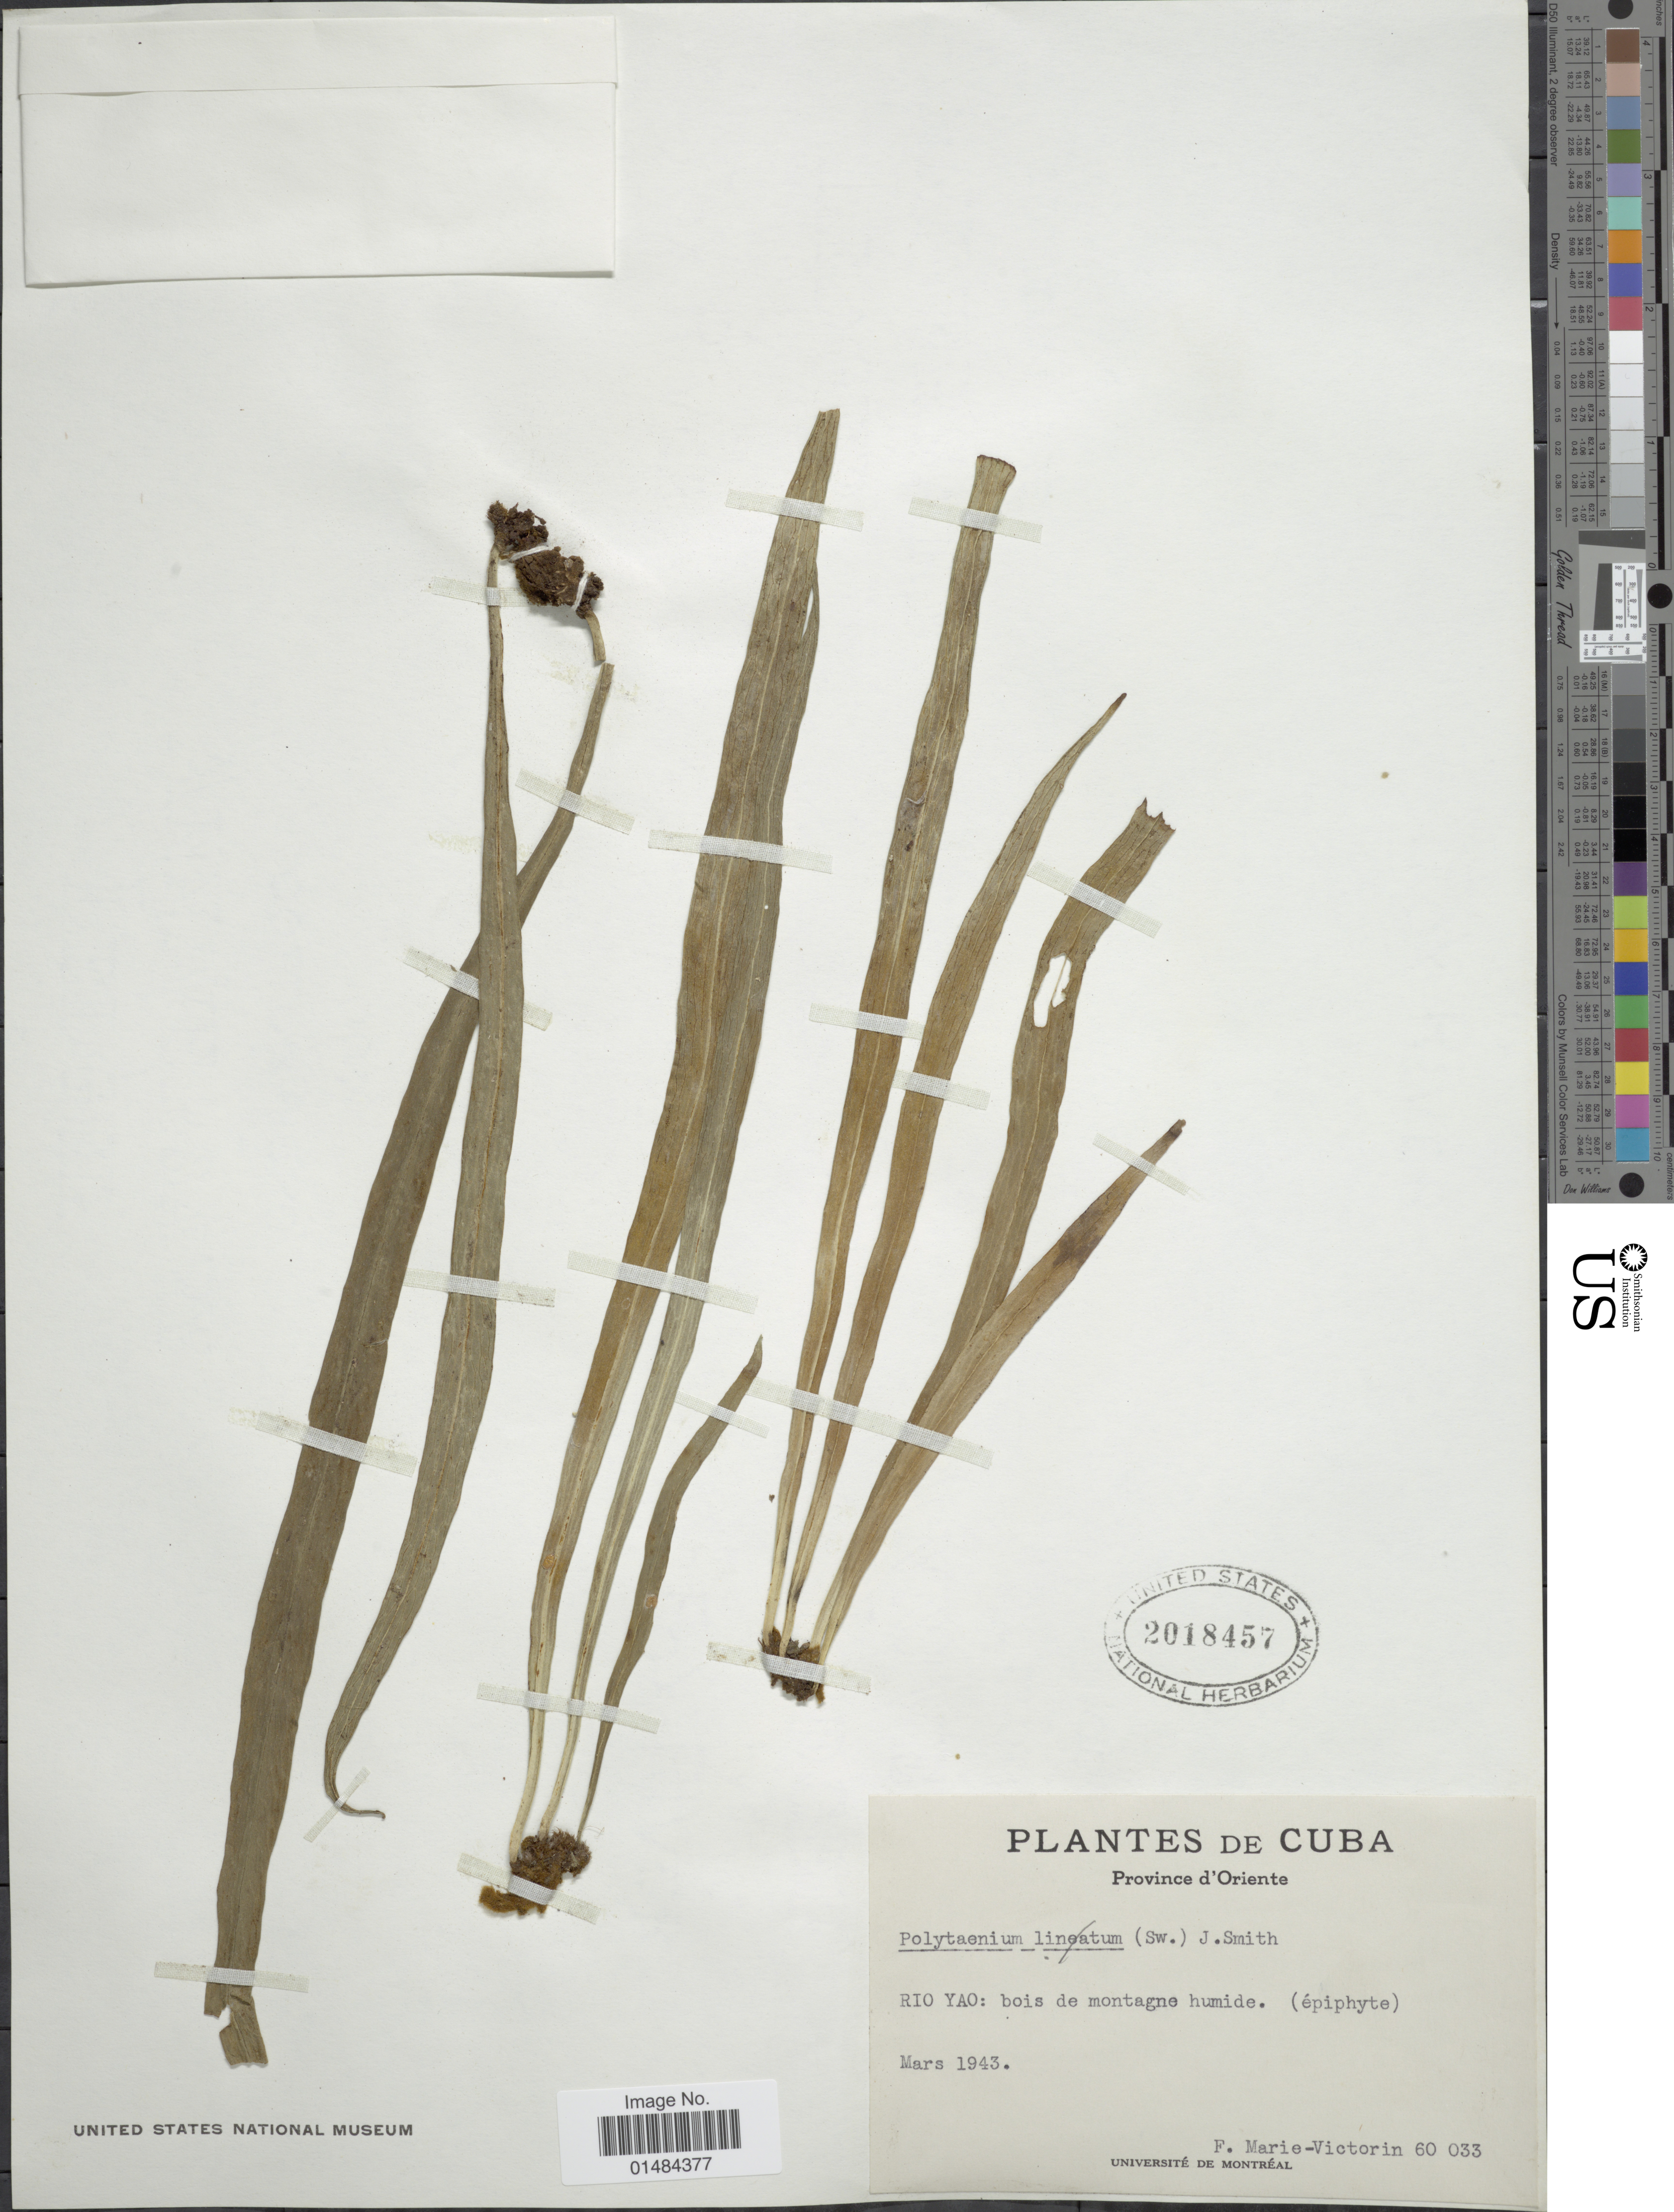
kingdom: Plantae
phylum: Tracheophyta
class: Polypodiopsida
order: Polypodiales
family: Pteridaceae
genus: Polytaenium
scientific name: Polytaenium lanceolatum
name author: (L.) Desv.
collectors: F. Marie-Victorin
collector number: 60033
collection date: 1943-03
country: Cuba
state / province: Oriente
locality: Cuba, Rio Yao: bios de montagne humide.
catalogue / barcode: US 2018457